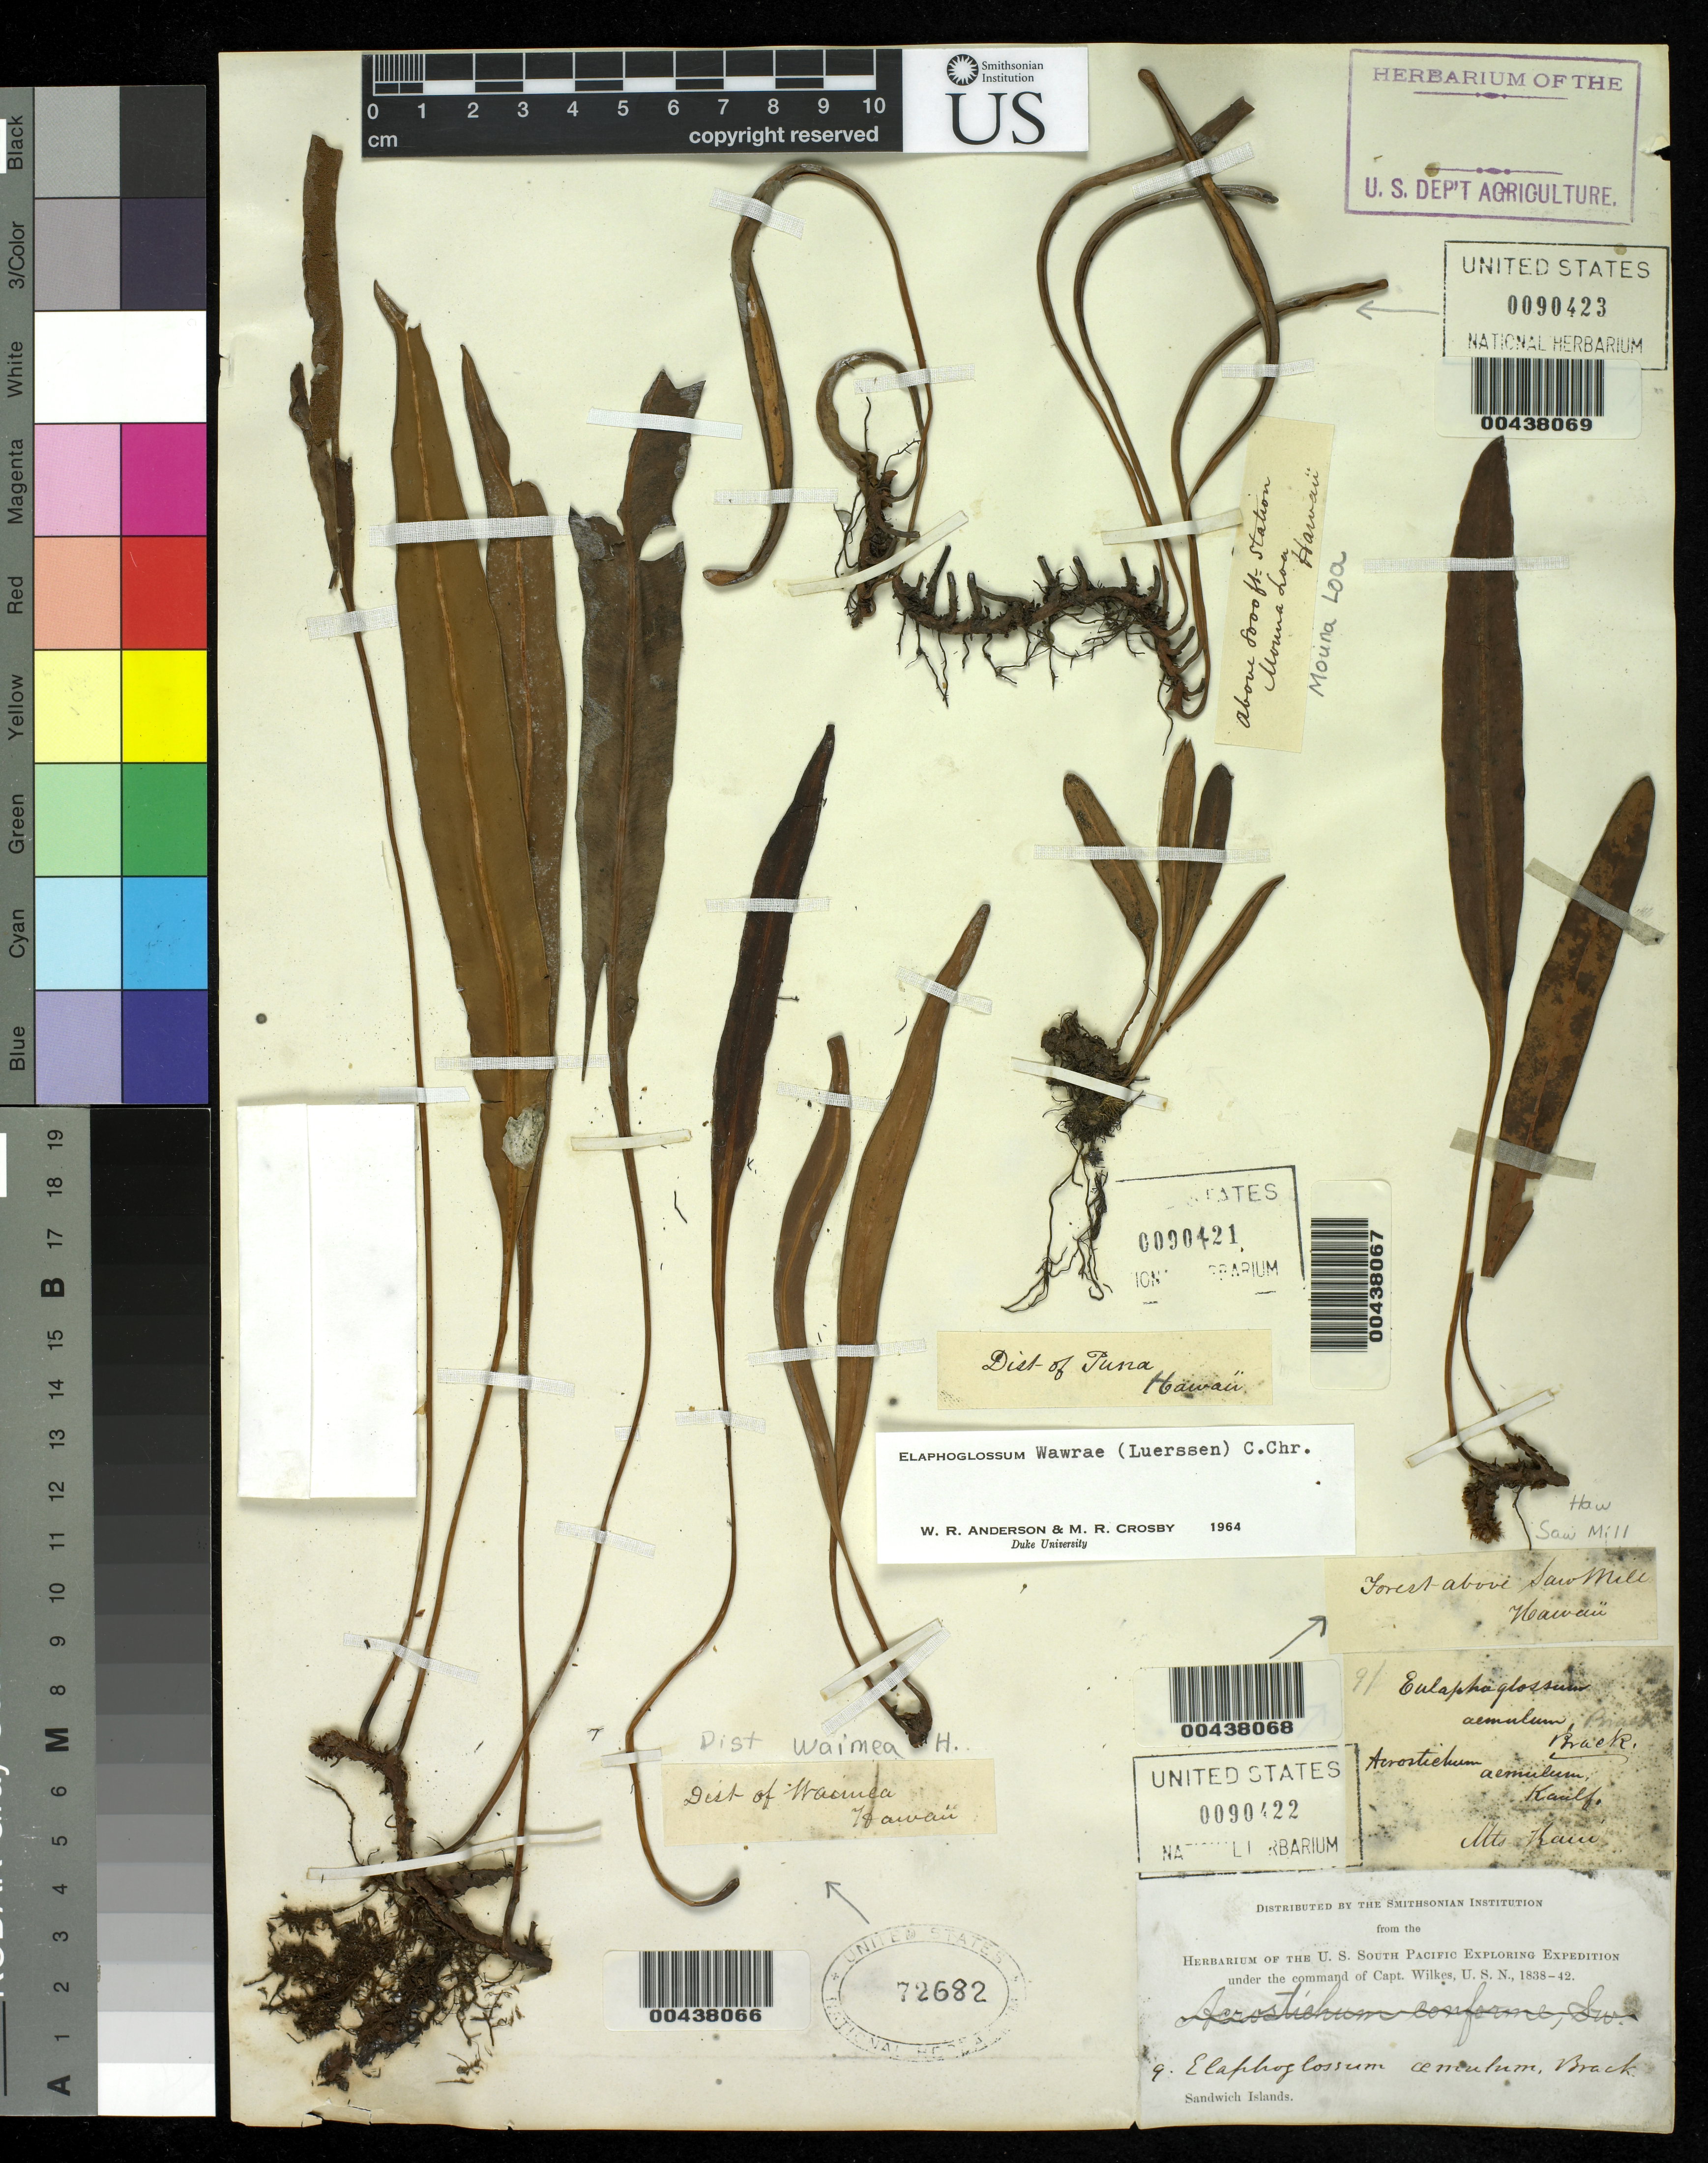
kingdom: Plantae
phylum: Tracheophyta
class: Polypodiopsida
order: Polypodiales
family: Dryopteridaceae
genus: Elaphoglossum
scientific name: Elaphoglossum wawrae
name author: (Luerss.) C. Chr.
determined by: Anderson, W. R.; Crosby, M.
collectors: Wilkes Explor. Exped.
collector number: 9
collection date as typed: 1838 to -- --- 1842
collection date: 1838/1842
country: United States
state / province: Hawaii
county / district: Hawaii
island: Hawaii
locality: Dist of Waimea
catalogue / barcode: US 72682